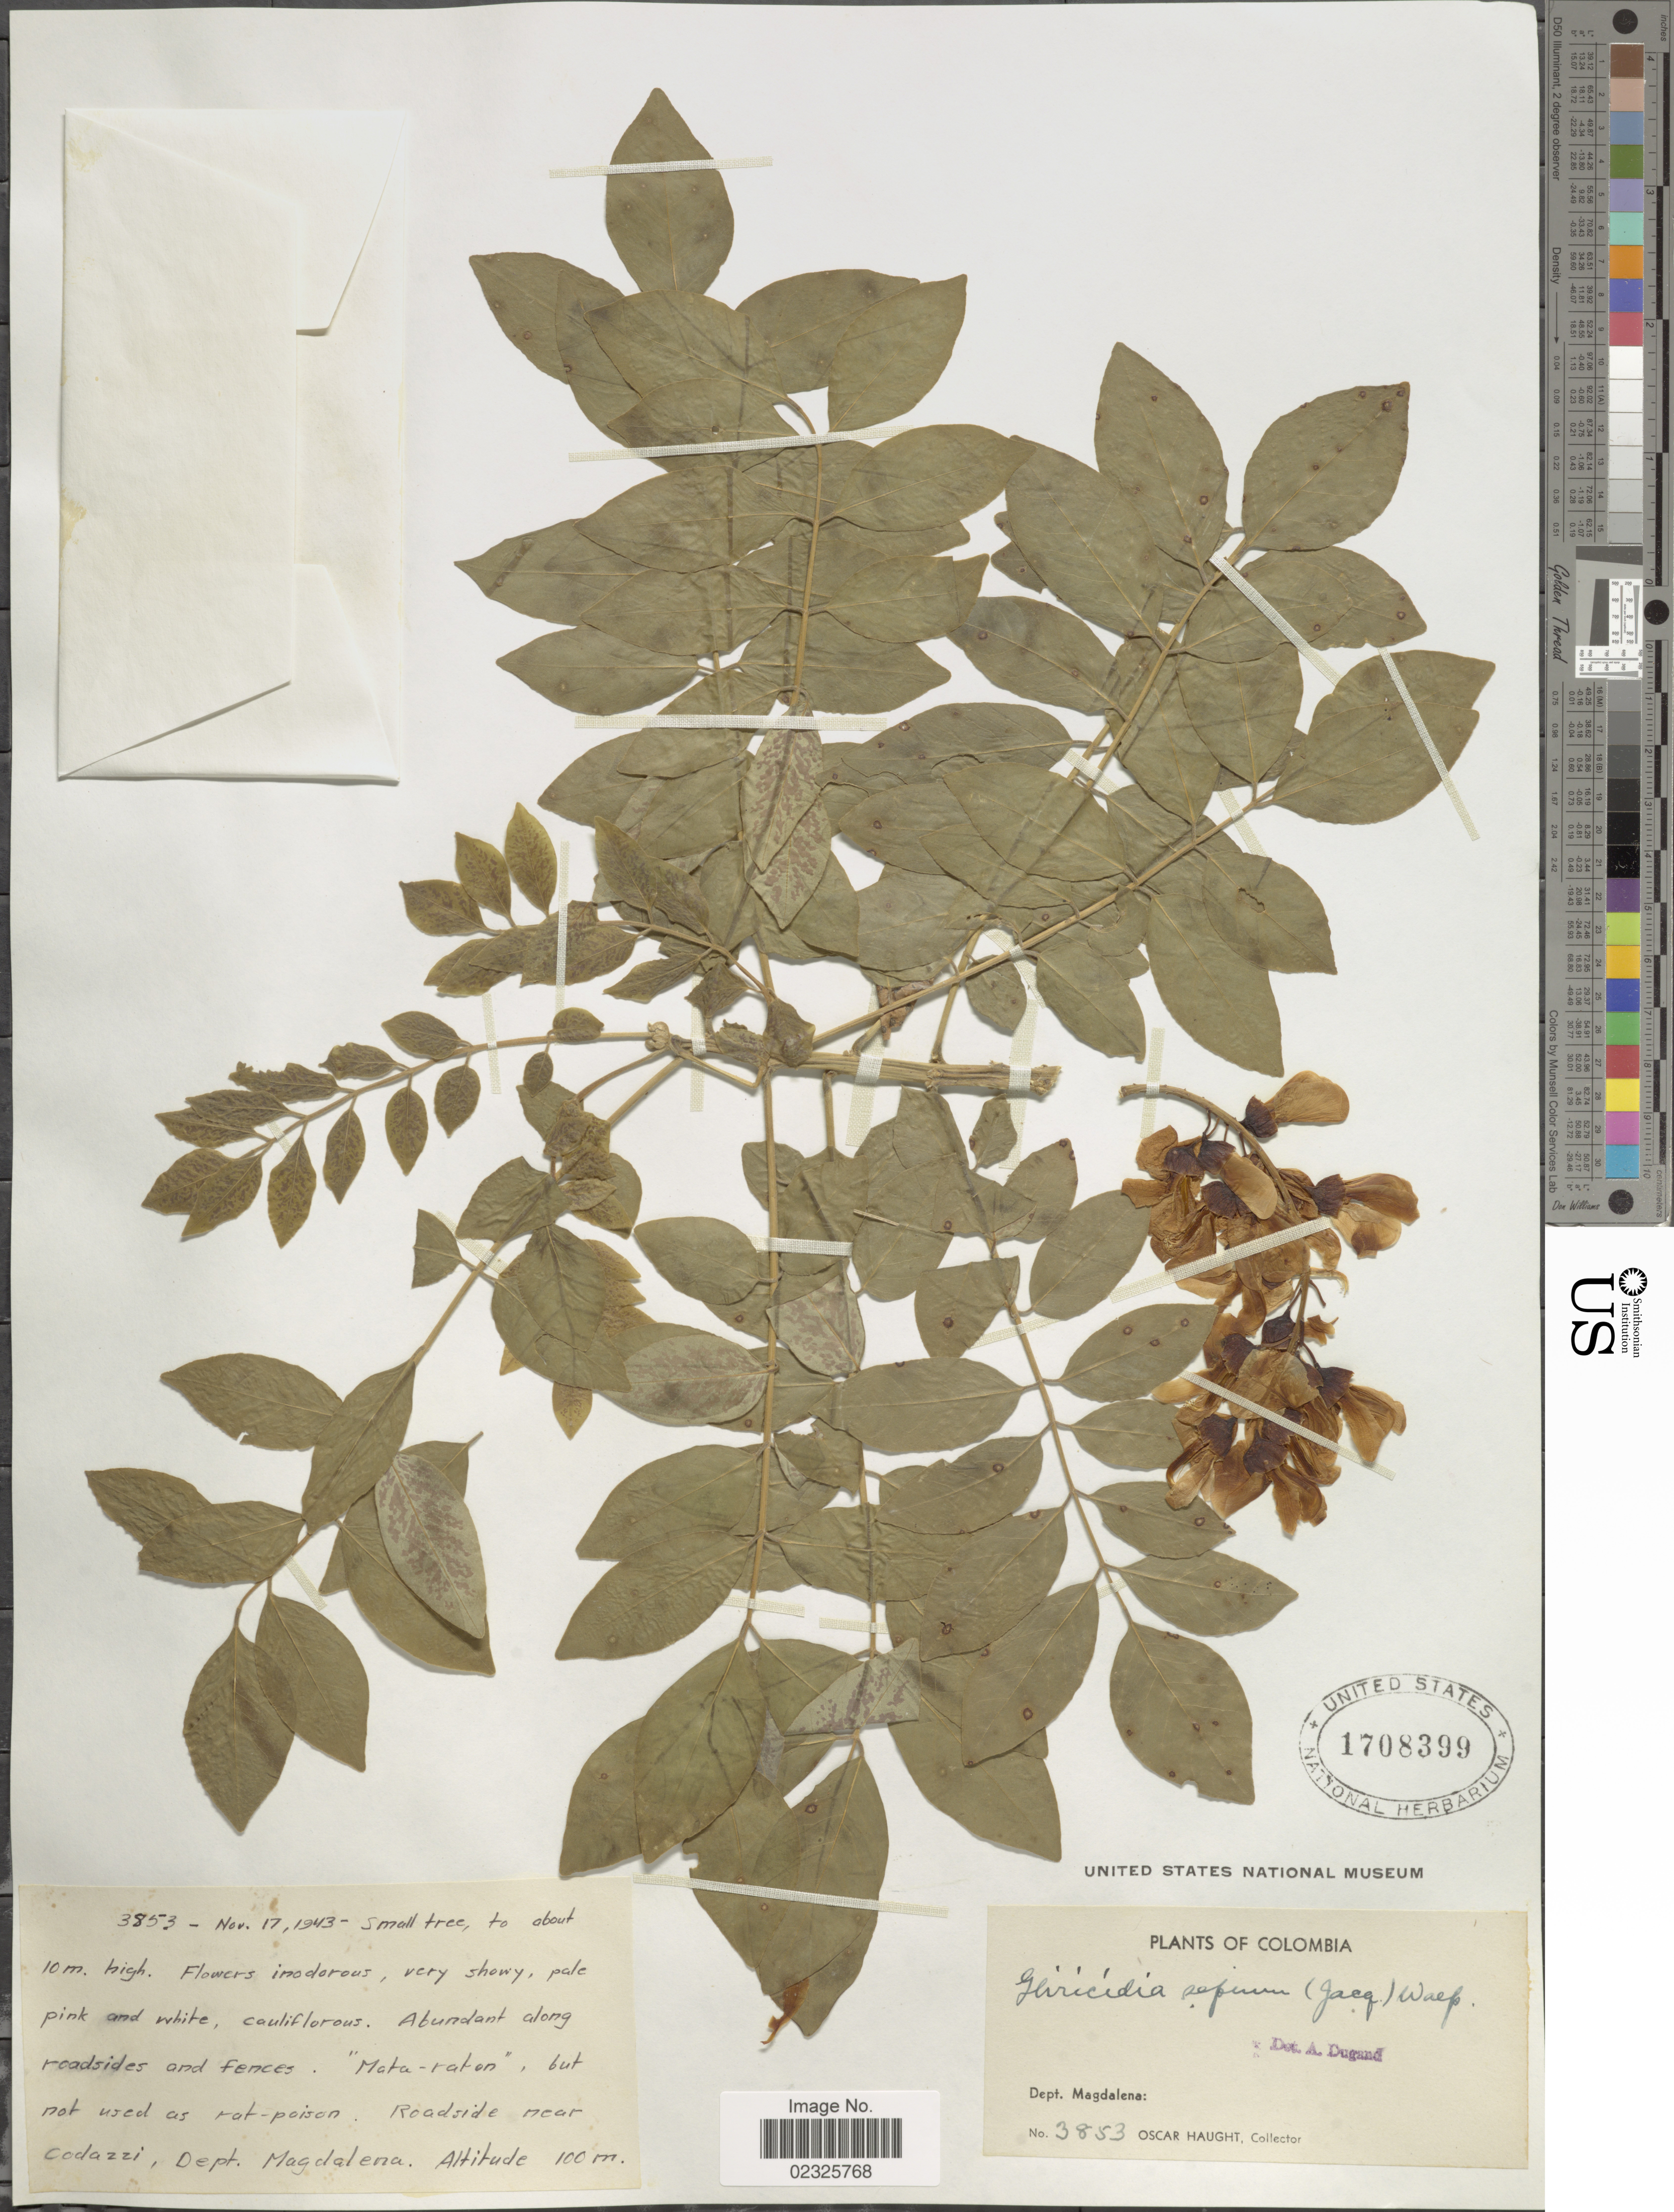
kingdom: Plantae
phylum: Tracheophyta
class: Magnoliopsida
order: Fabales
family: Fabaceae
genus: Gliricidia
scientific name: Gliricidia sepium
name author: (Jacq.) Kunth ex Walp.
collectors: O. L. Haught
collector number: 3853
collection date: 1943-11-17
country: Colombia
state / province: Magdalena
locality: Road near Codazzi, Dept. Magdalena.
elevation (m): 100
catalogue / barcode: US 1708399